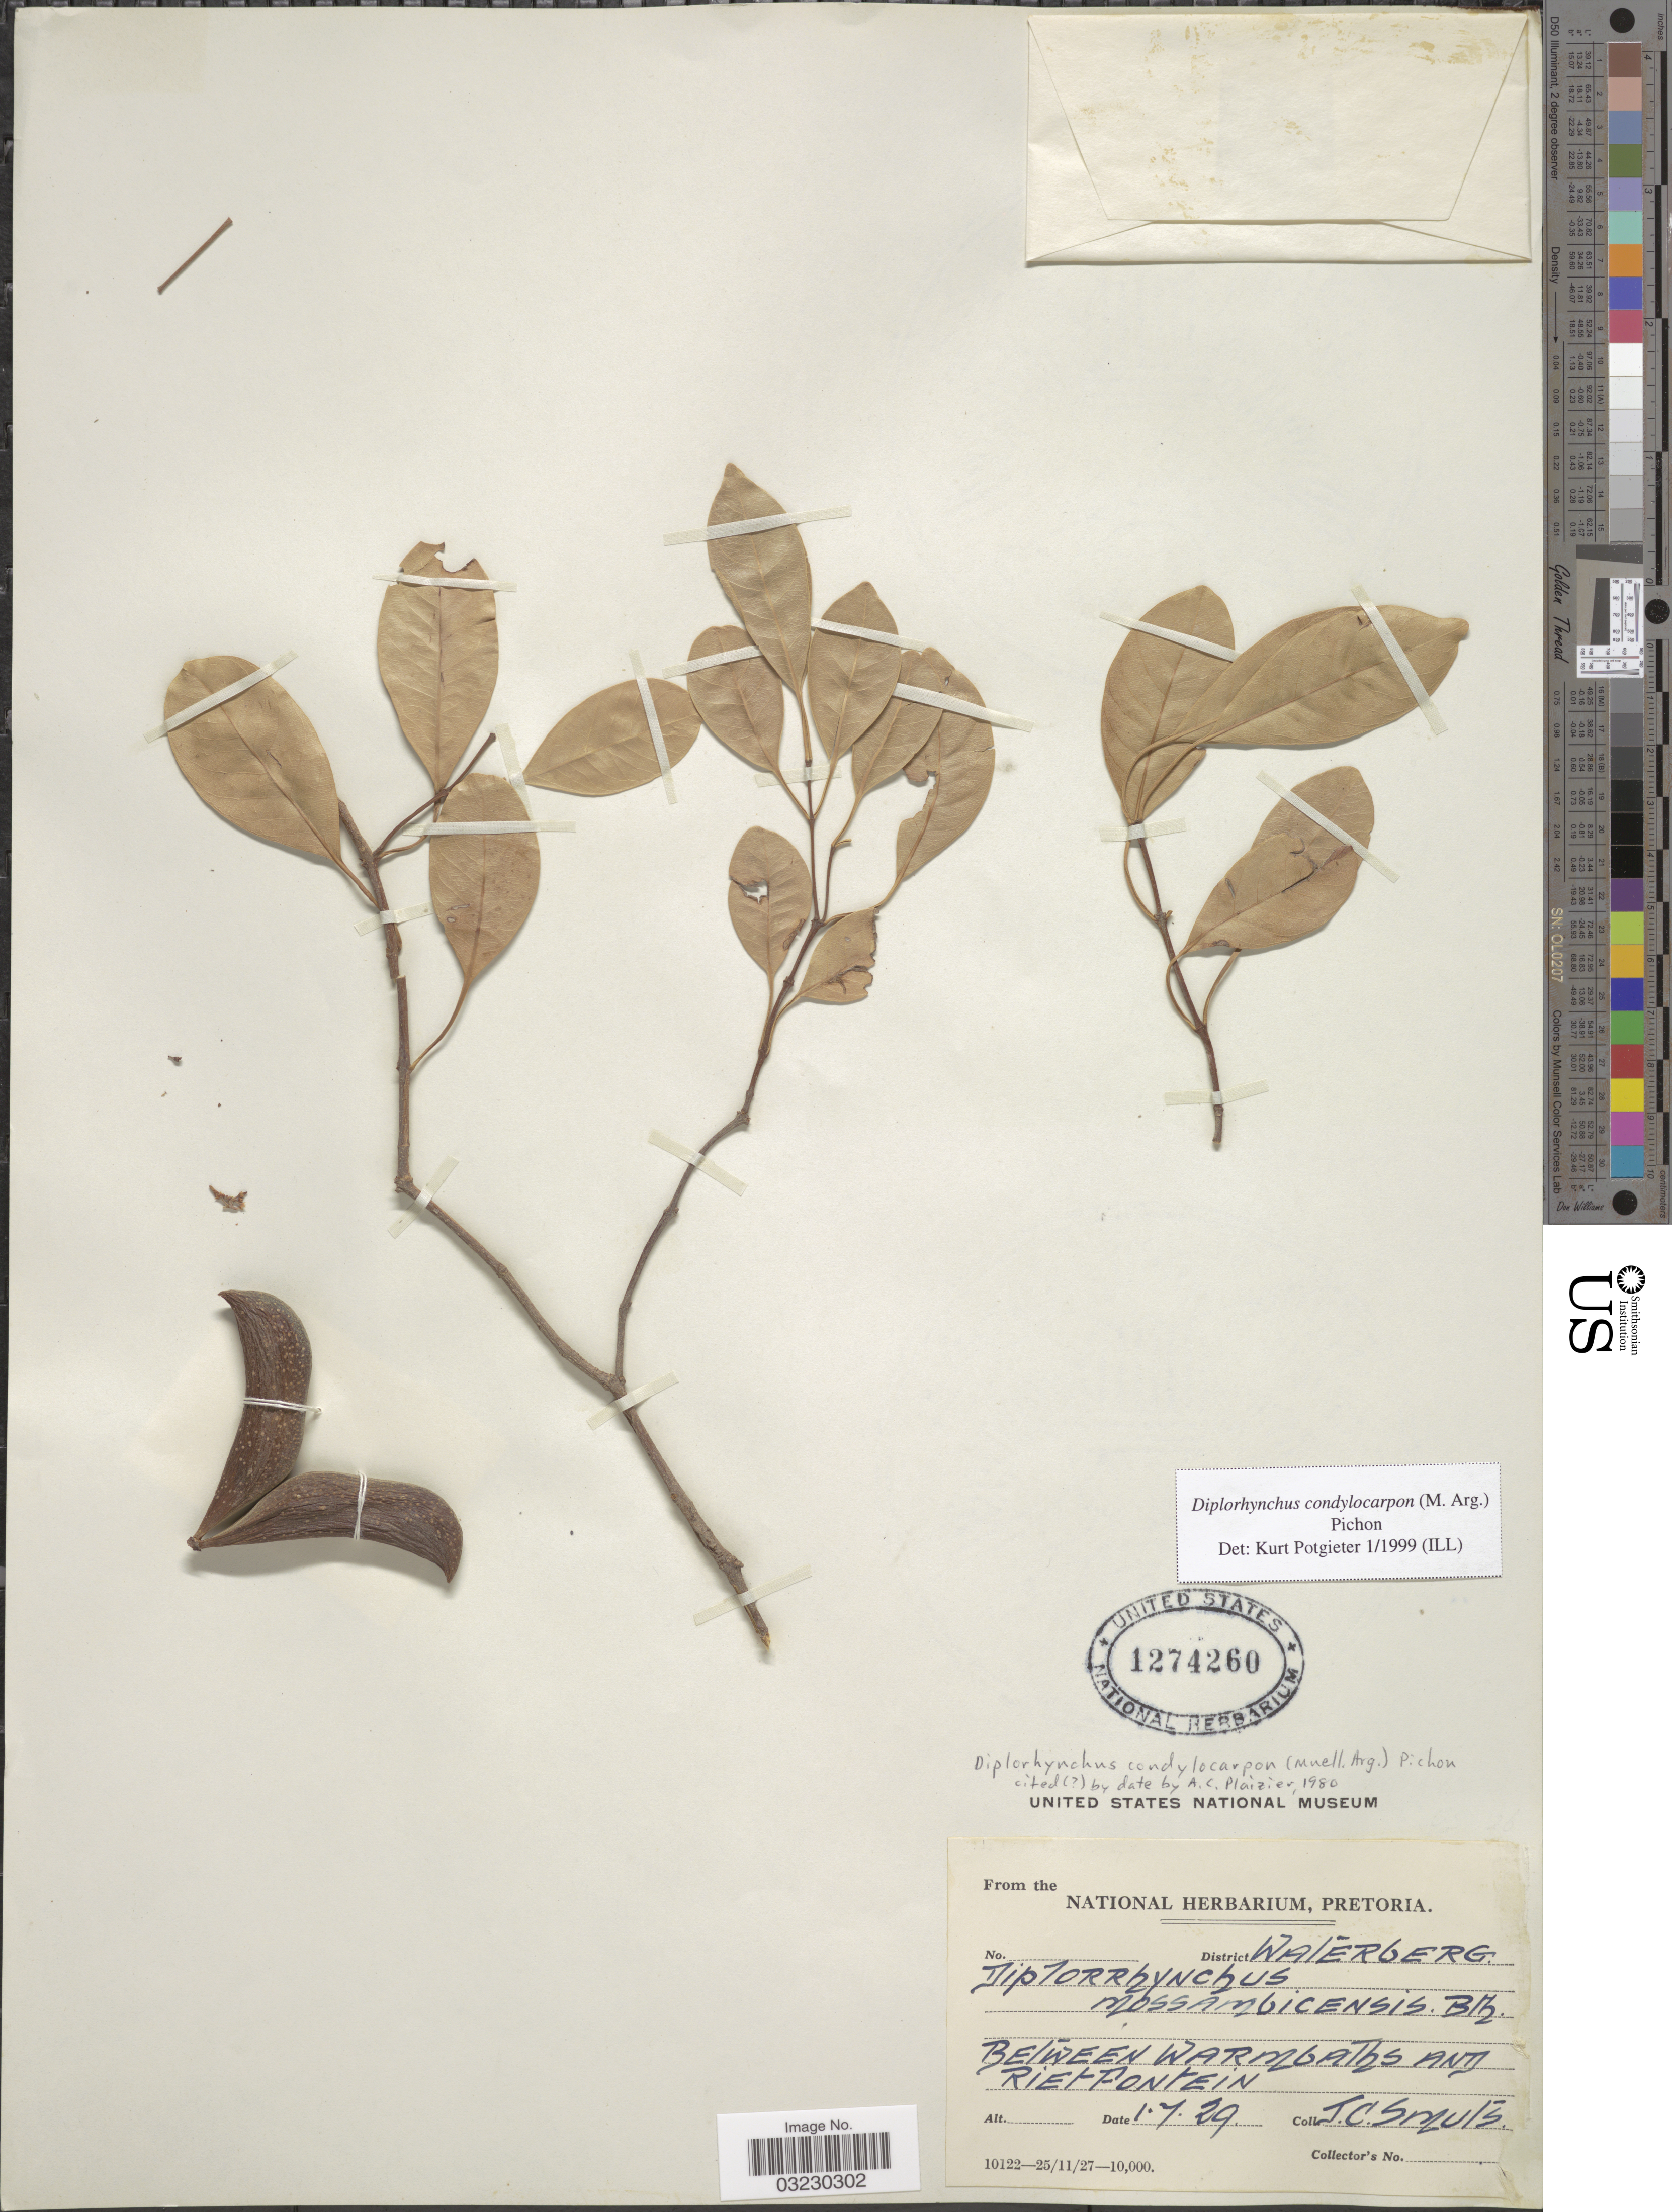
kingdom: Plantae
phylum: Tracheophyta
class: Magnoliopsida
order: Gentianales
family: Apocynaceae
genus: Diplorhynchus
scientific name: Diplorhynchus condylocarpon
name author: (Müll. Arg.) Pichon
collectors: J. C. Smuts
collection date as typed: Transcribed d/m/y: 1/7/29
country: South Africa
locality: District Waterberg. Between Warmbaths and Rietfontein.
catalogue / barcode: US 1274260